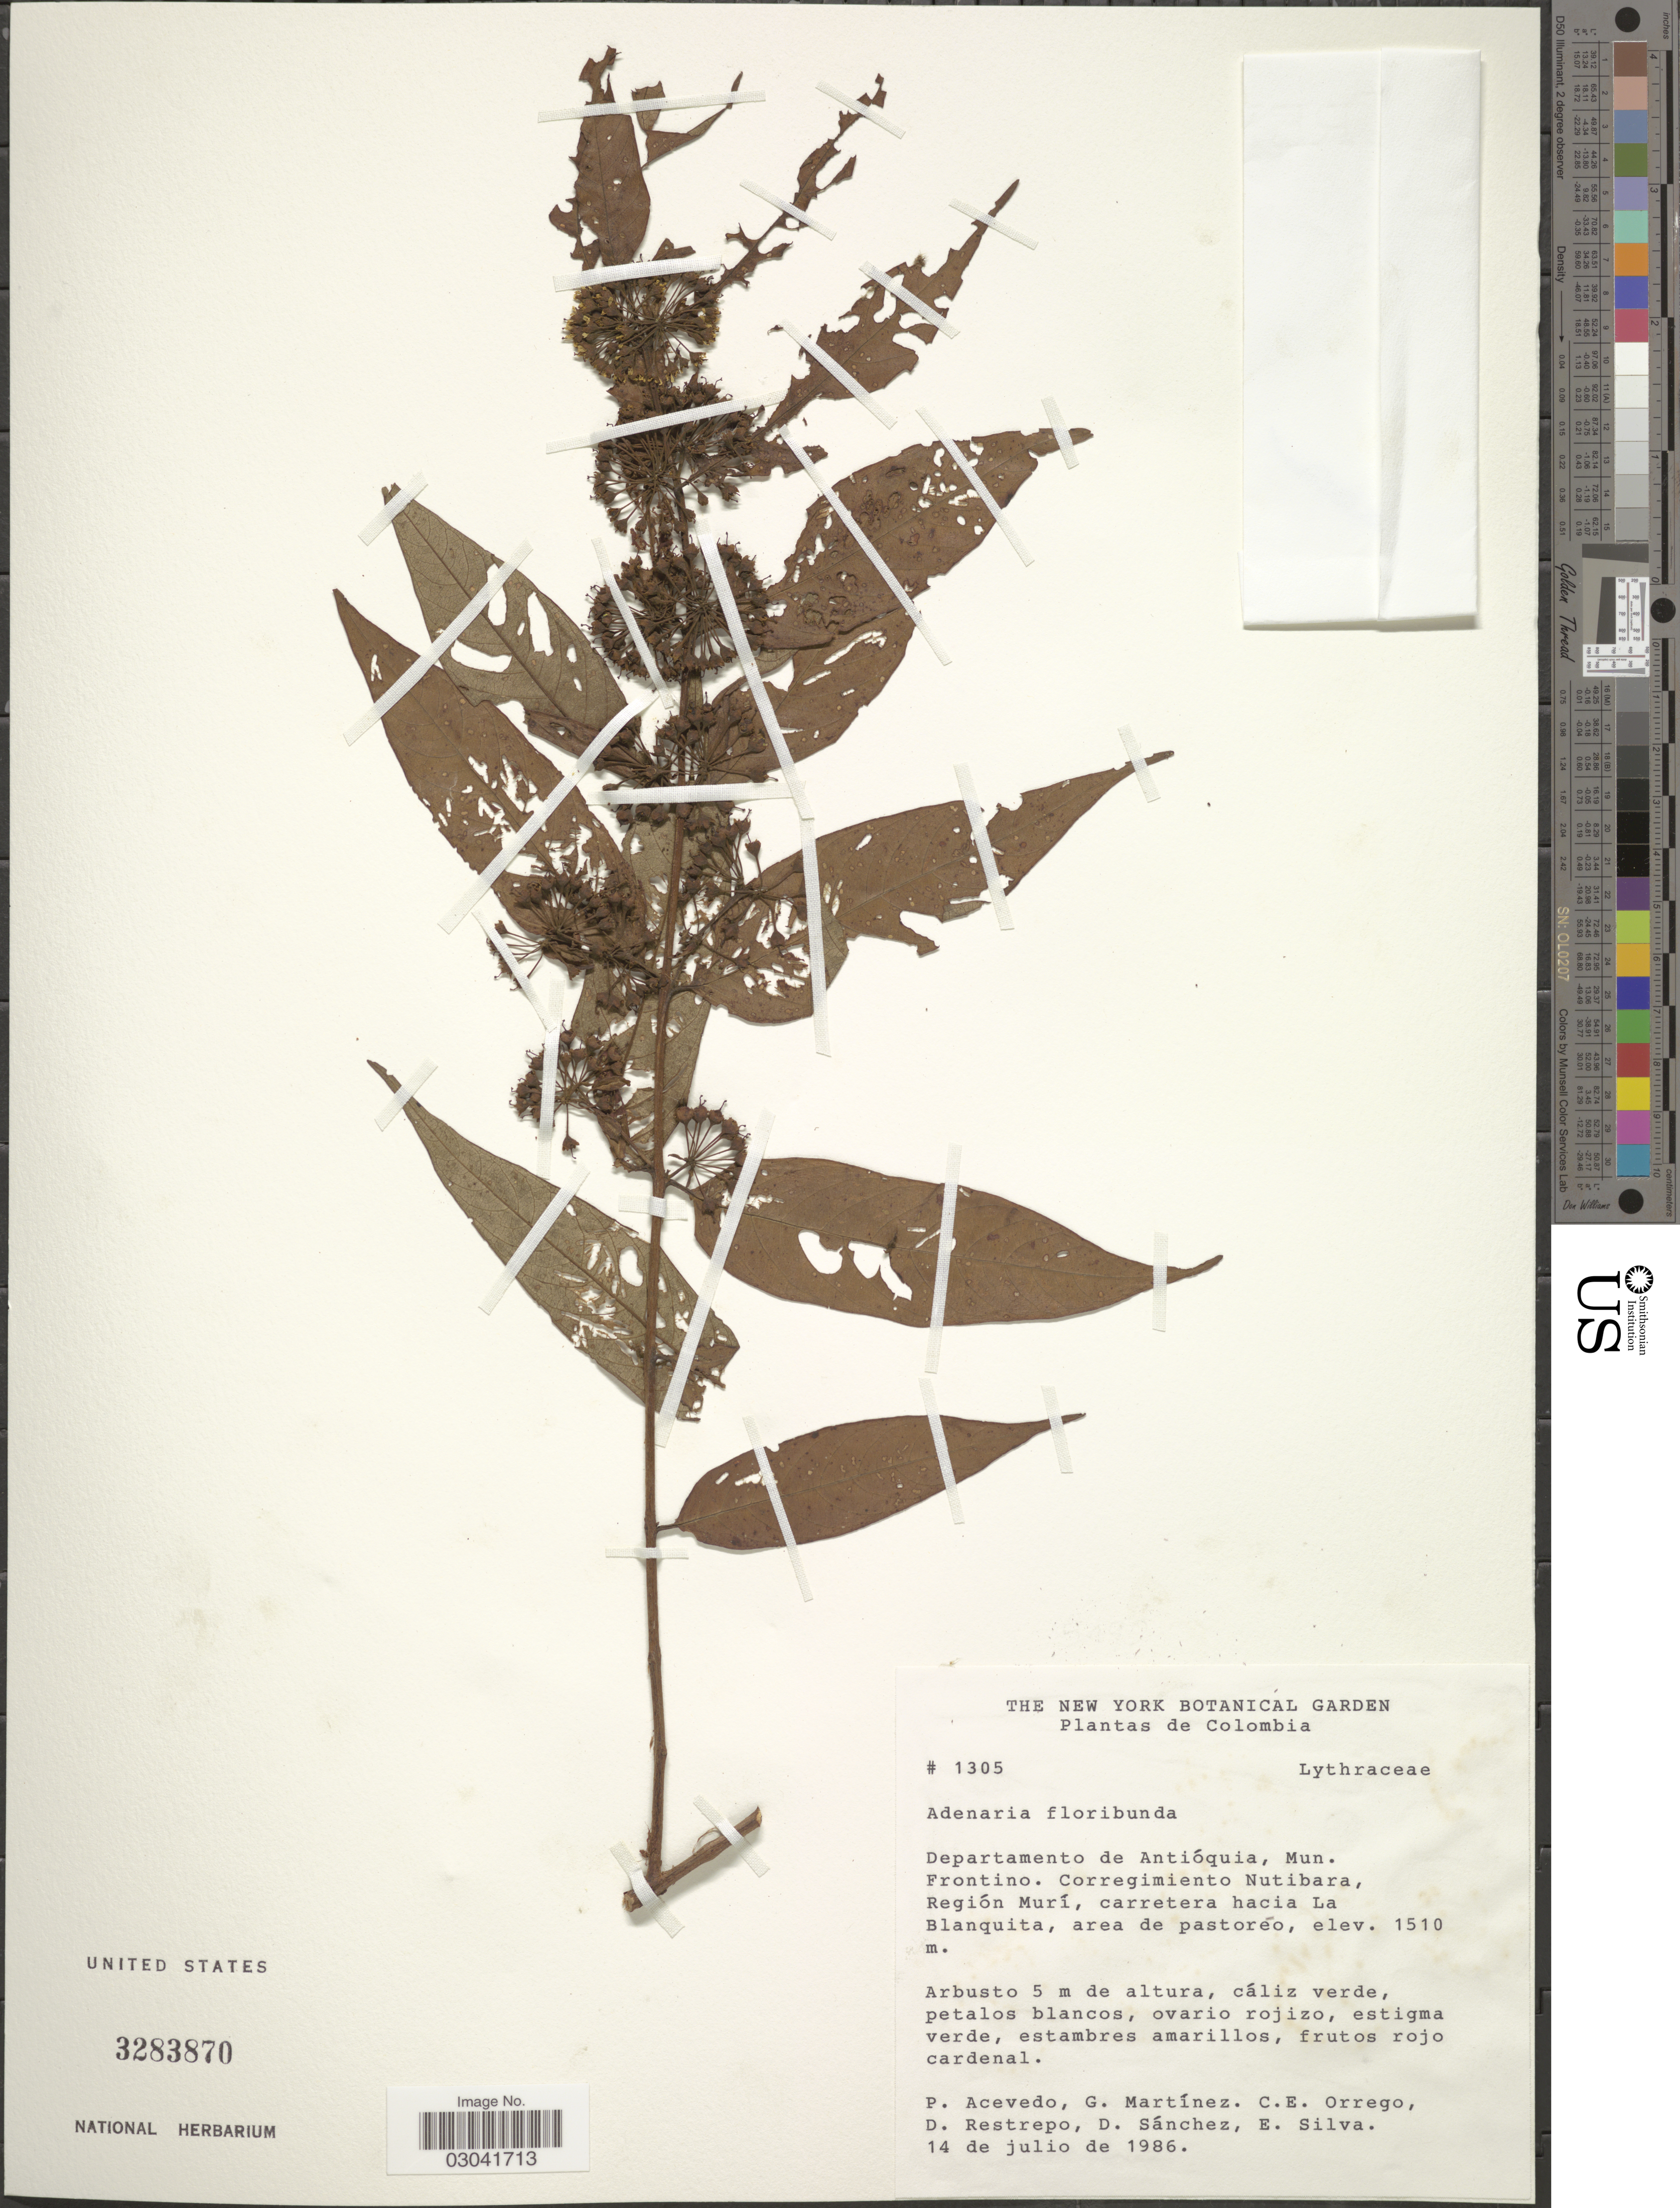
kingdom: Plantae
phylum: Tracheophyta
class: Magnoliopsida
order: Myrtales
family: Lythraceae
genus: Adenaria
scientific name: Adenaria floribunda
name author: Kunth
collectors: P. Acevedo-Rodr., G. Martínez, C. Orrego, D. Restrepo & et al.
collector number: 1305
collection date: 1986-07-14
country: Colombia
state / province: Antioquia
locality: Departamento de Antióquia, Mun. Frontino. Corregimiento Nutibara, Región Murí, carretera hacia La Blanquita.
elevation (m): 1510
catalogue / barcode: US 3283870